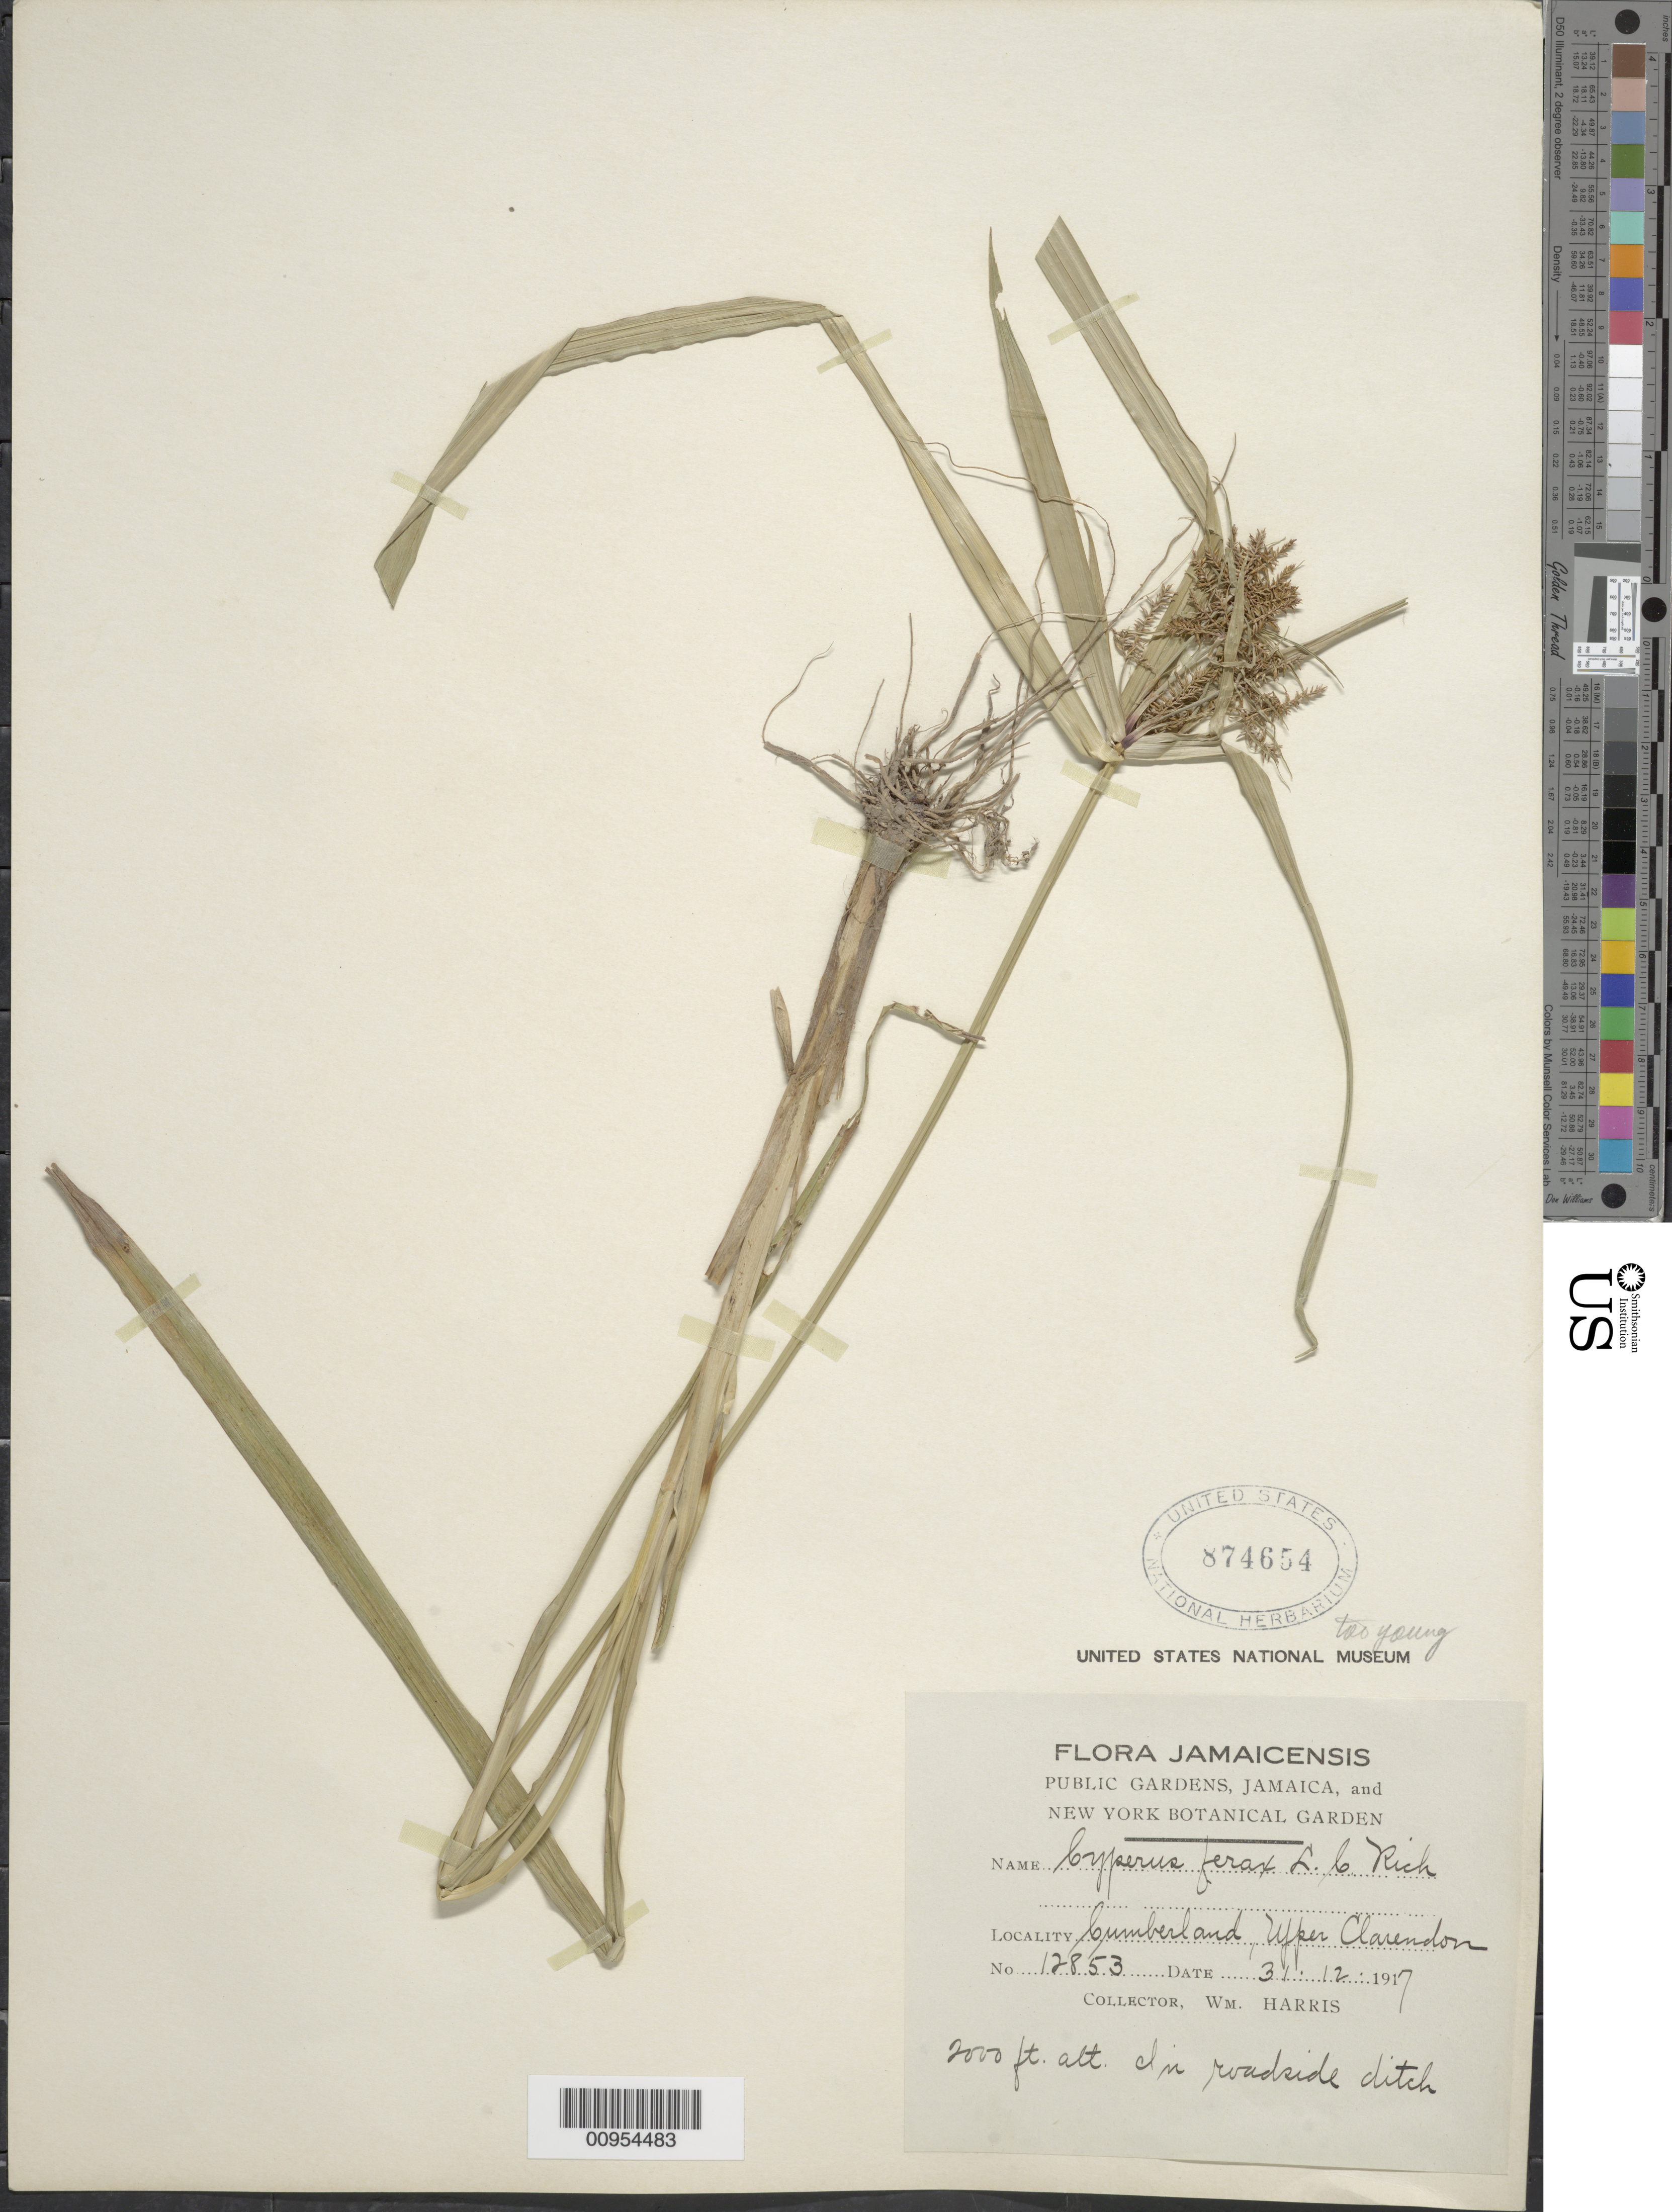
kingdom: Plantae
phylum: Tracheophyta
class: Liliopsida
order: Poales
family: Cyperaceae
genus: Cyperus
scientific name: Cyperus odoratus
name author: L.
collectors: W. H. Harris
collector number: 12853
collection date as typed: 31 Dec 1917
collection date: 1917-12-31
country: Jamaica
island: Jamaica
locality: Cumberland, Upper Clarendon, roadside ditch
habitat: In roadside ditch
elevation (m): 610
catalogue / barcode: US 874654